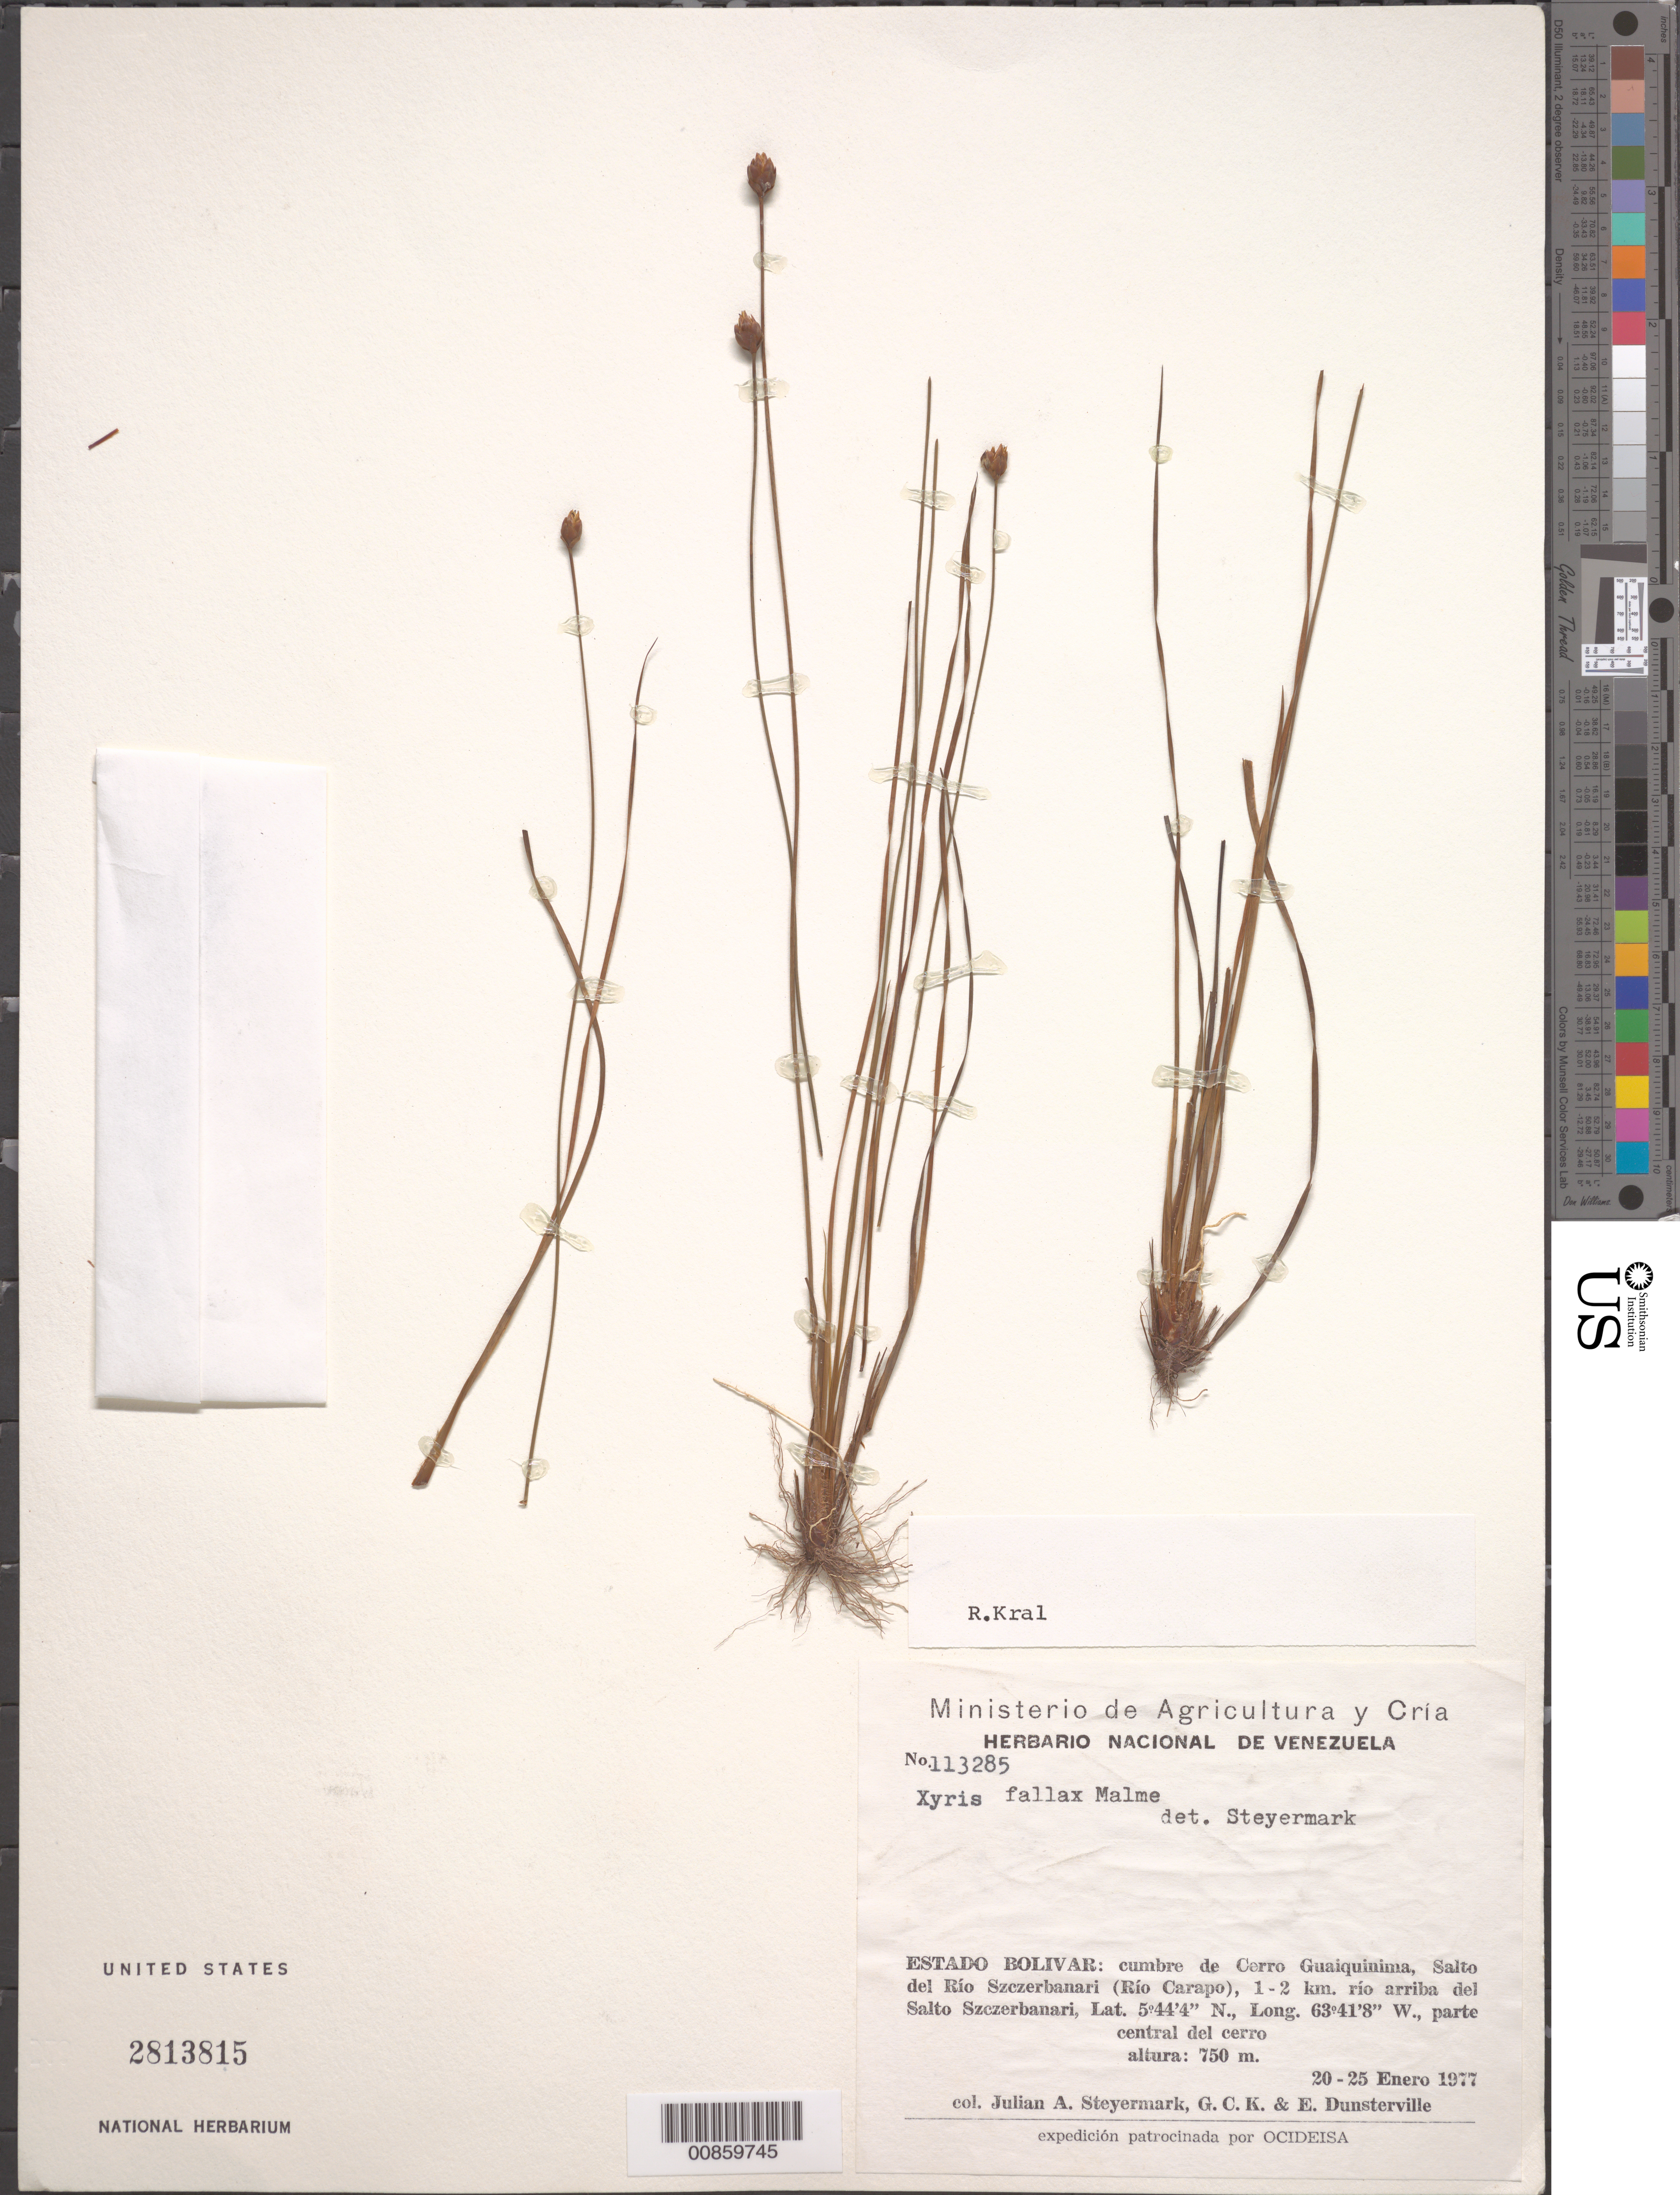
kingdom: Plantae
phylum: Tracheophyta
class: Liliopsida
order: Poales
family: Xyridaceae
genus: Xyris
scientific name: Xyris fallax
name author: Malme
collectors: J. Steyermark, G. C. K. Dunsterville & E. Dunsterville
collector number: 113285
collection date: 1977-01-20/1977-01-25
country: Venezuela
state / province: Bolivar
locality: Cumbre de Cerro Guaiquinima, Salto del Río Szczerbanari (Río Carapo), 1-2 km. río arriba del Salto Szczerbanari.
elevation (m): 750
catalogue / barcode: US 2813815